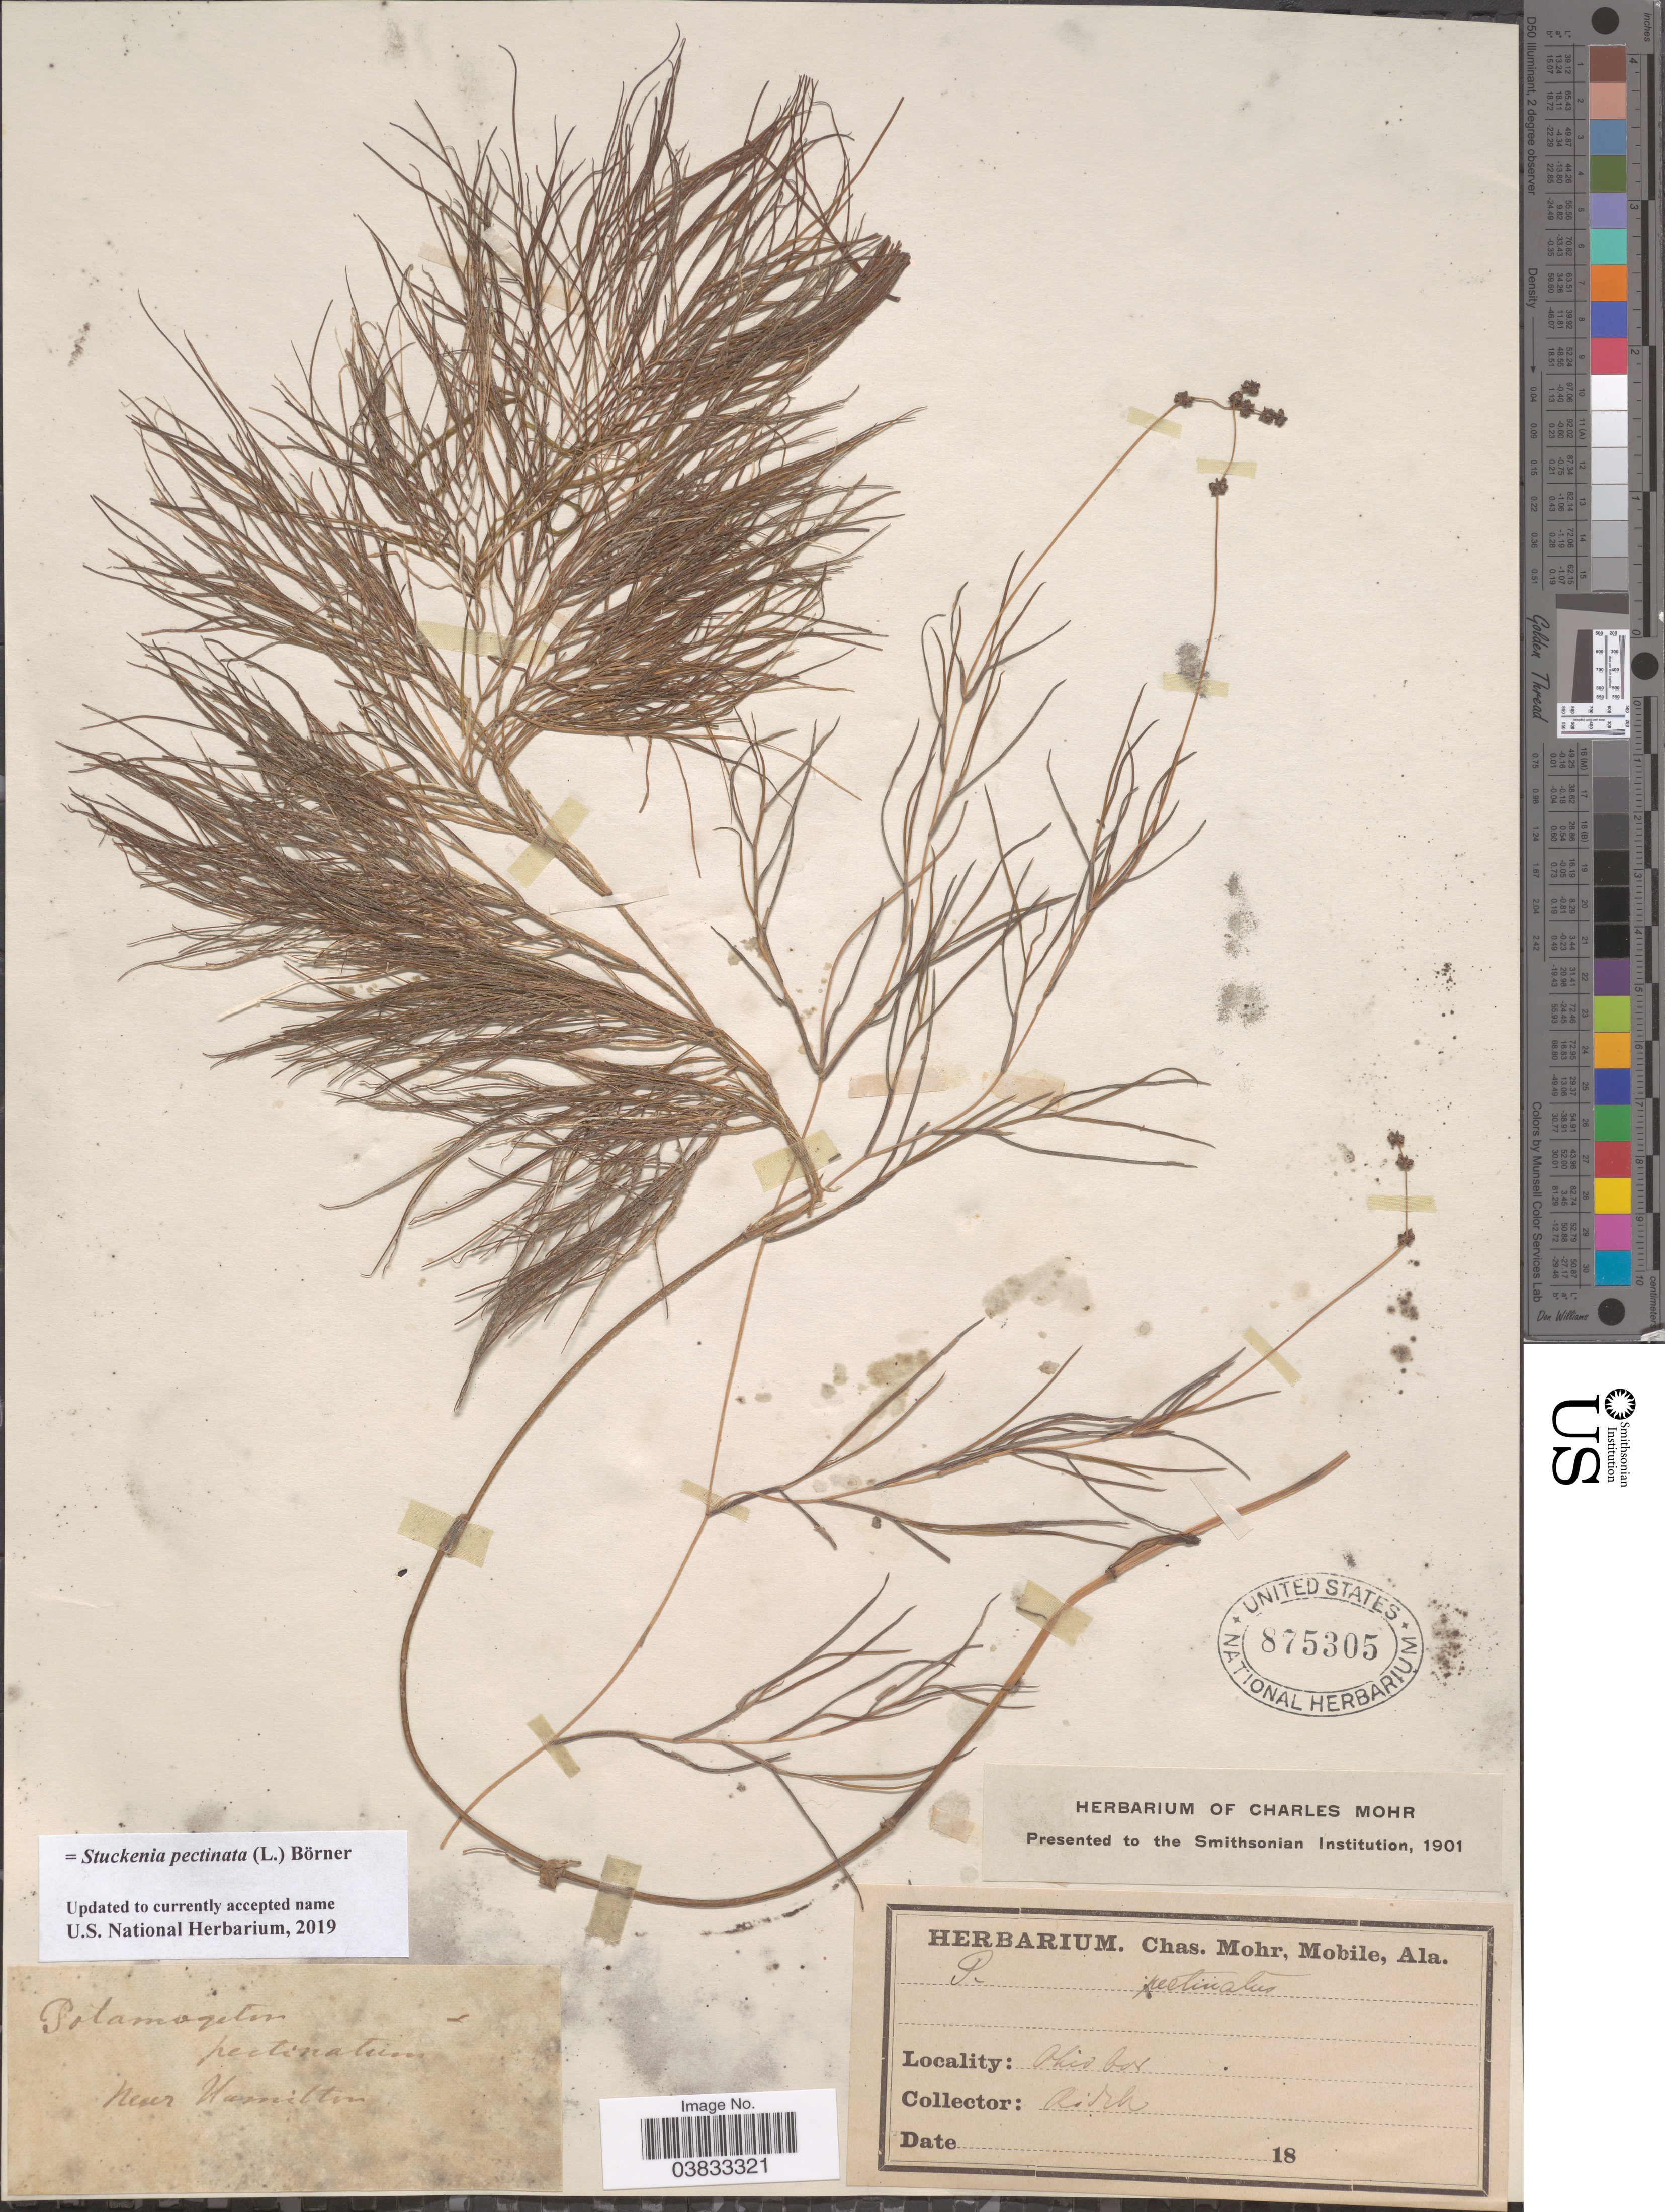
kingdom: Plantae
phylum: Tracheophyta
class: Liliopsida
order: Alismatales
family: Potamogetonaceae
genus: Stuckenia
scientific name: Stuckenia pectinata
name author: (L.) Börner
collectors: -. Ridele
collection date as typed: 18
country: United States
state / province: Ohio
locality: Near Hamilton. Ohio bor.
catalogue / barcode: US 875305